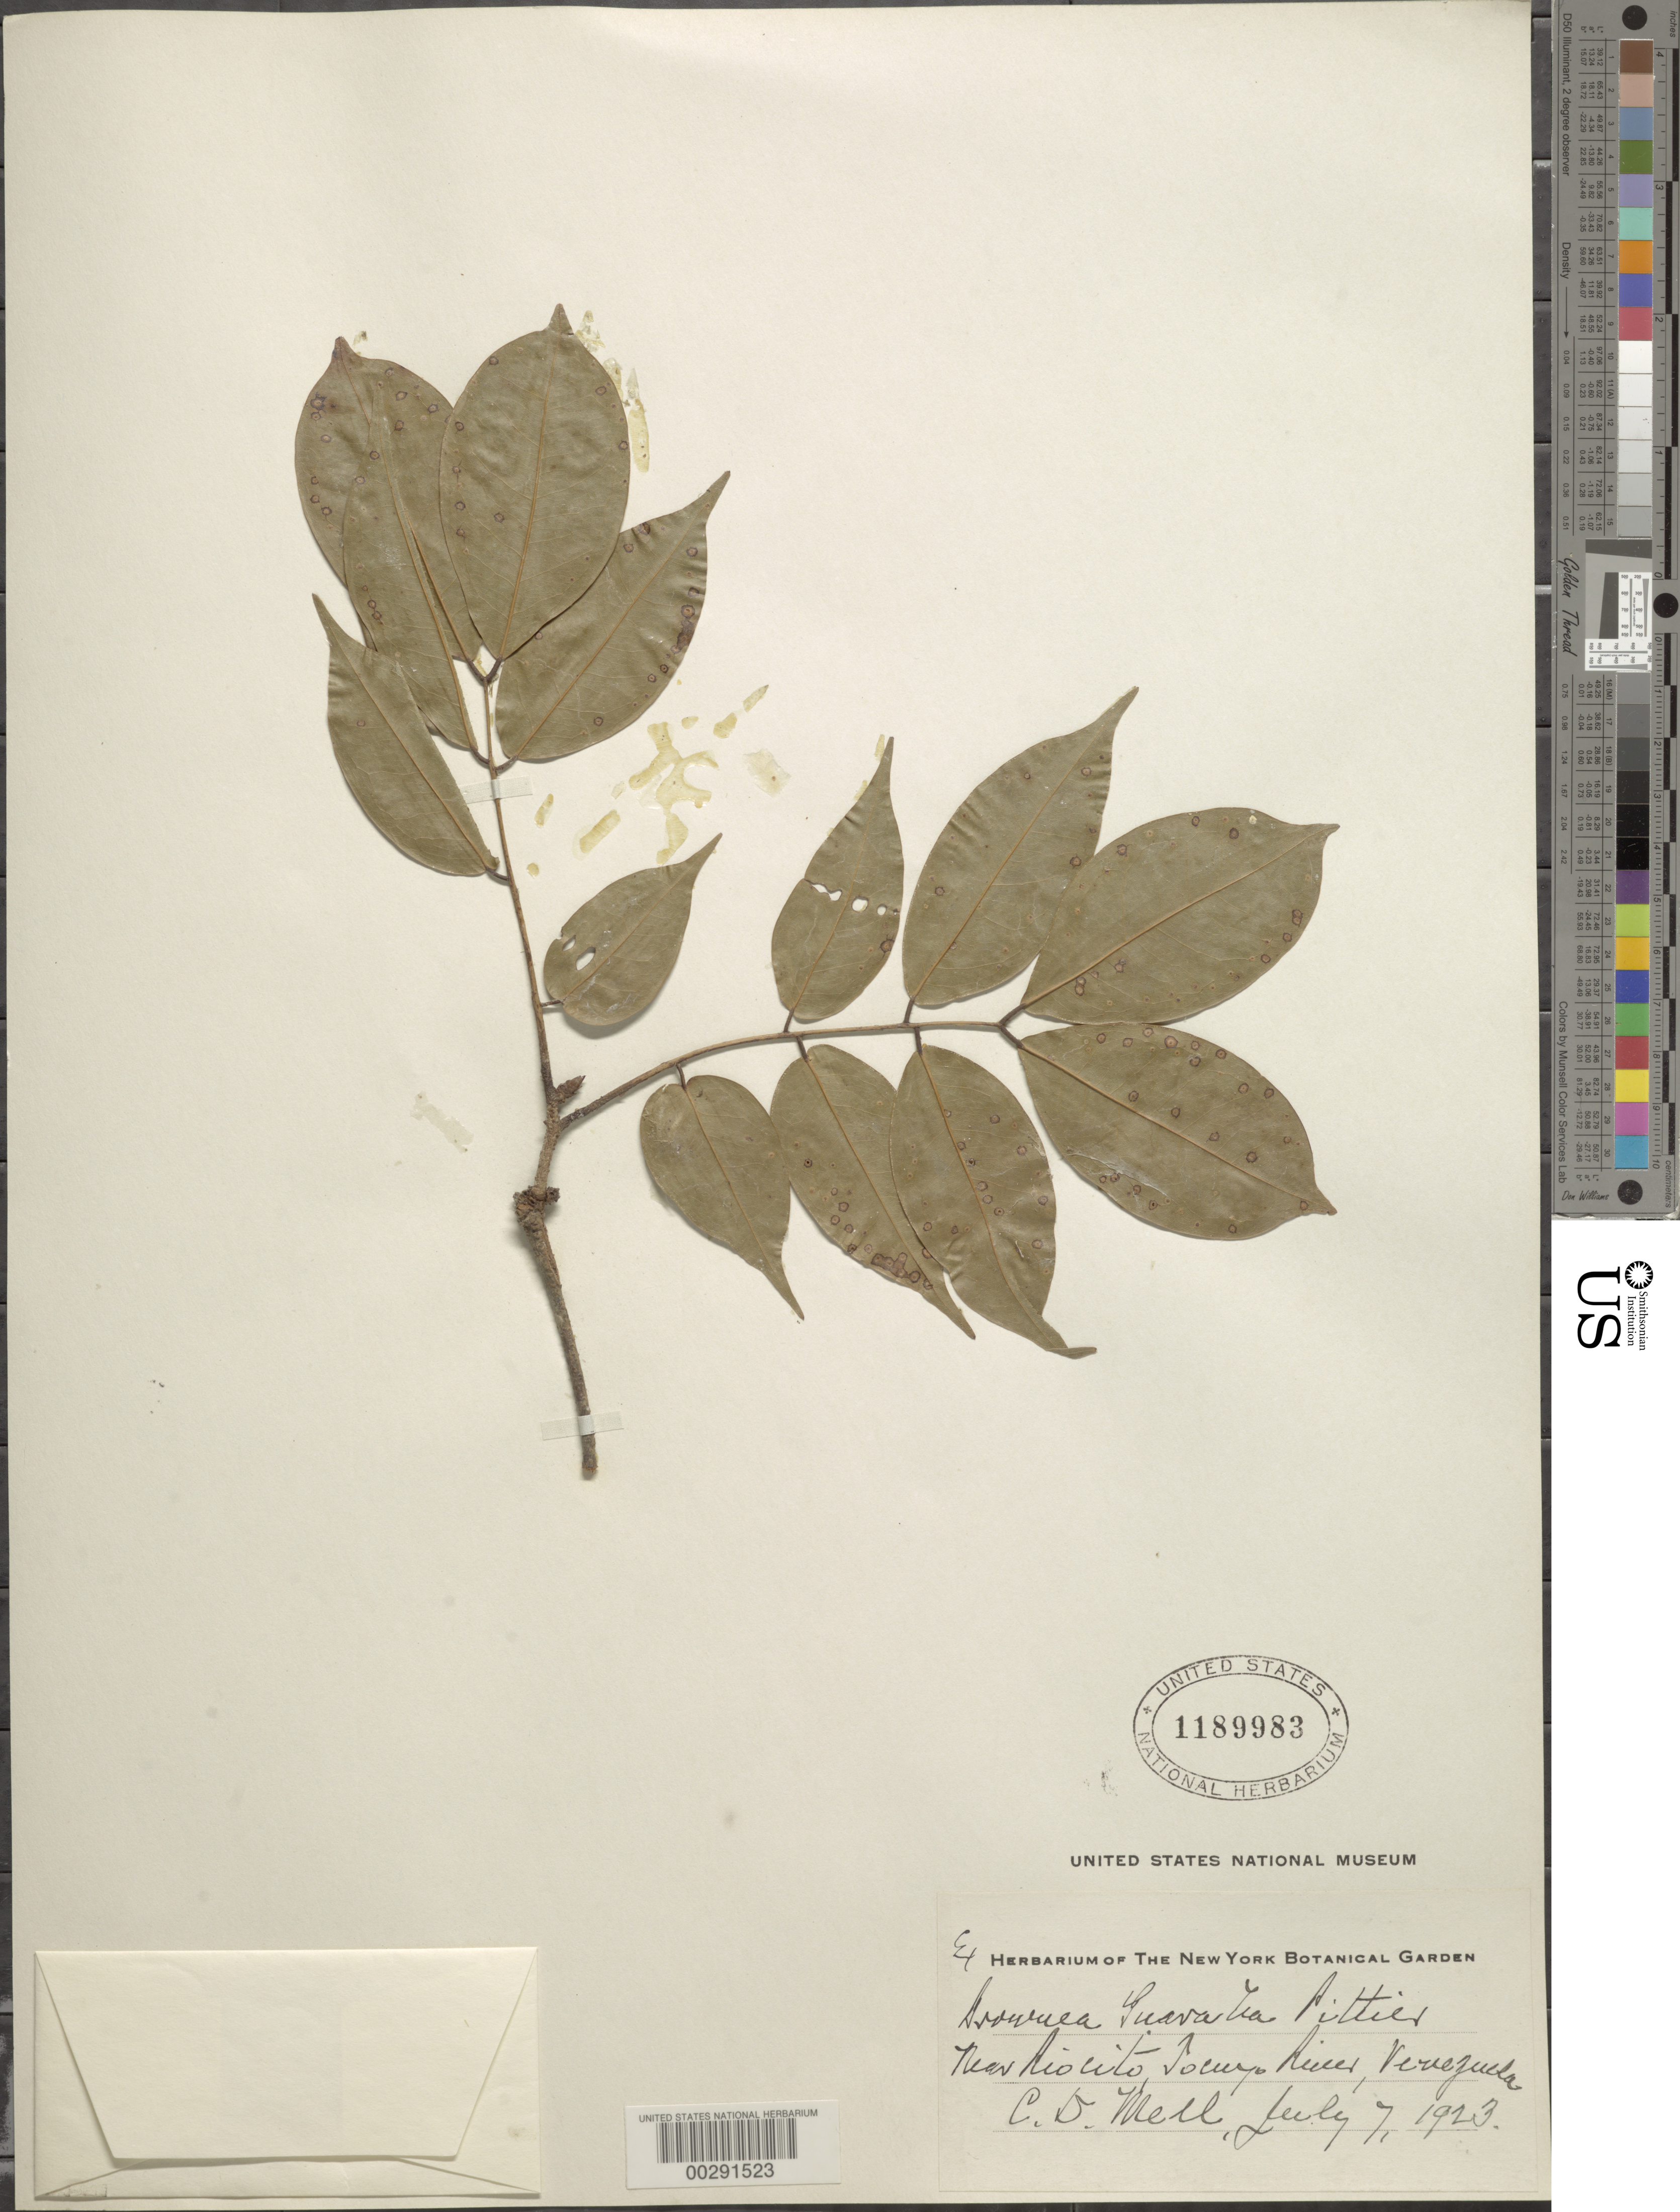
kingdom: Plantae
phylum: Tracheophyta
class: Magnoliopsida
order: Fabales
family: Fabaceae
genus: Brownea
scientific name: Brownea guaraba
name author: Pittier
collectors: C. D. Mell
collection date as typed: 07 Jul 1923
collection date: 1923-07-07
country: Venezuela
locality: Near rio cito tocuyo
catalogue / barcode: US 1189983